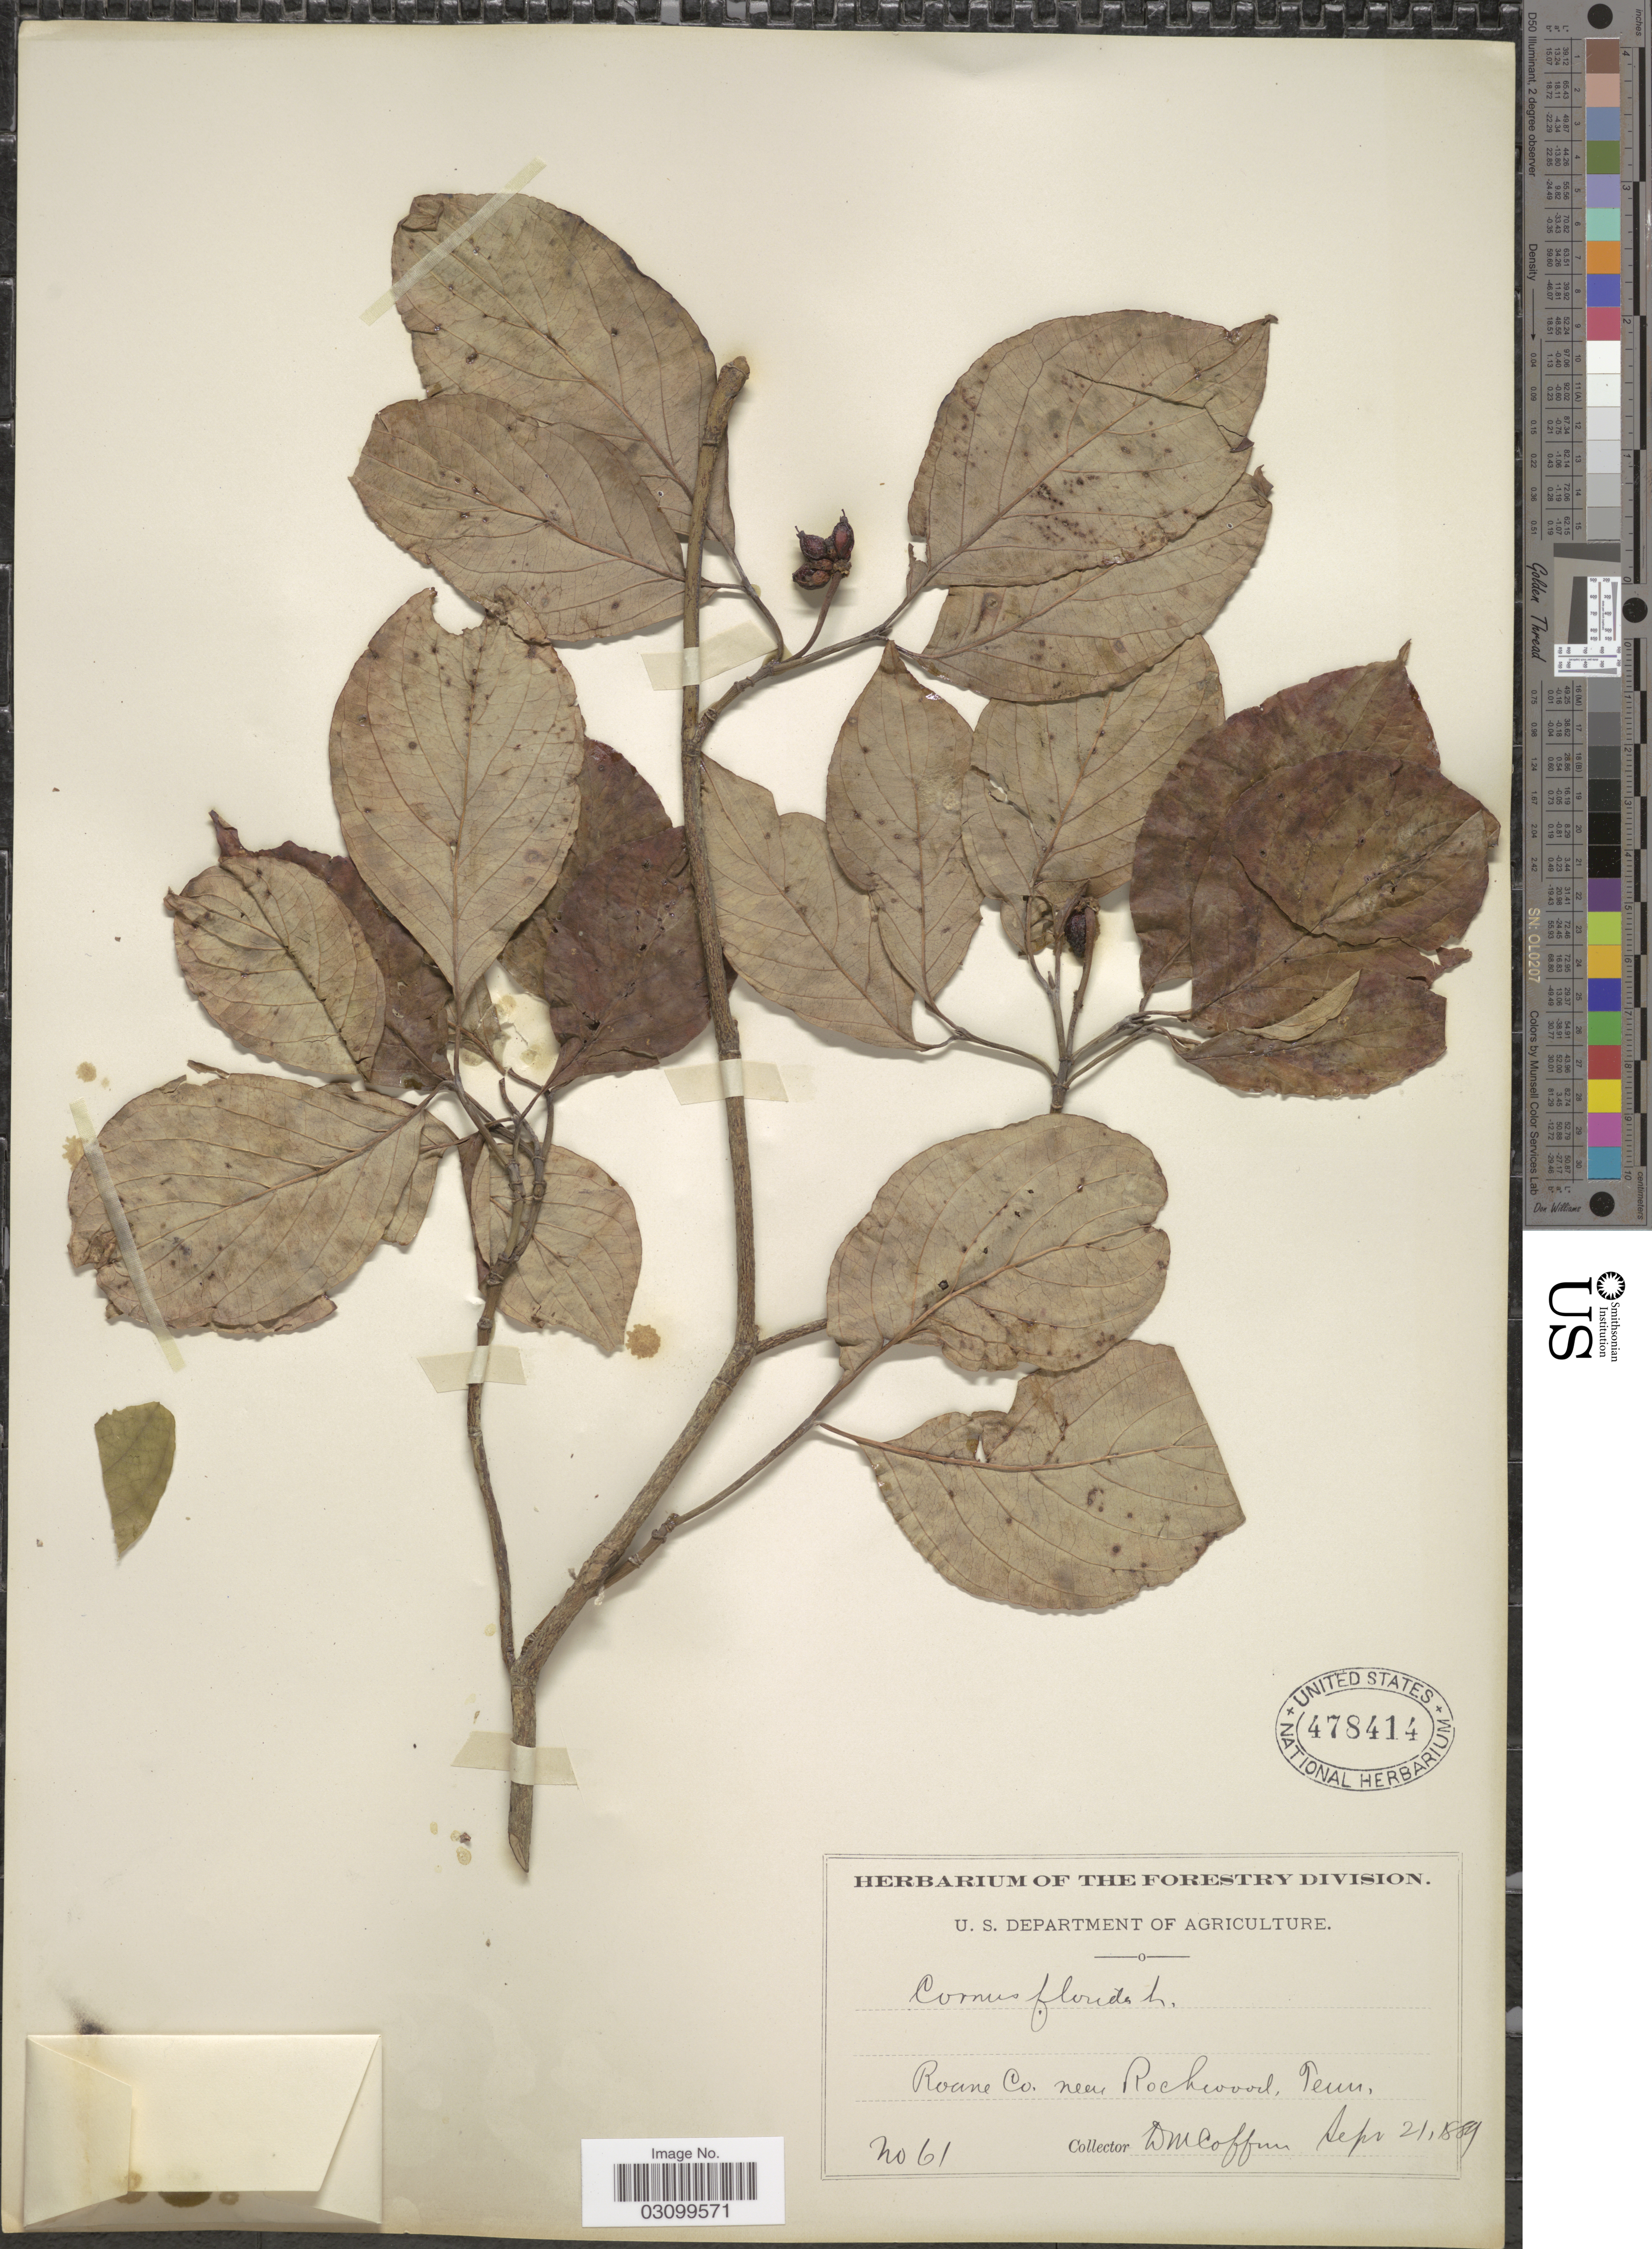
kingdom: Plantae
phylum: Tracheophyta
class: Magnoliopsida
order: Cornales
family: Cornaceae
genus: Cornus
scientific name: Cornus florida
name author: L.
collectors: D. M. Coffman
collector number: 61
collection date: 1889-09-21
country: United States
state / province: Tennessee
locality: Roane Co. near Rockwood.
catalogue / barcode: US 478414